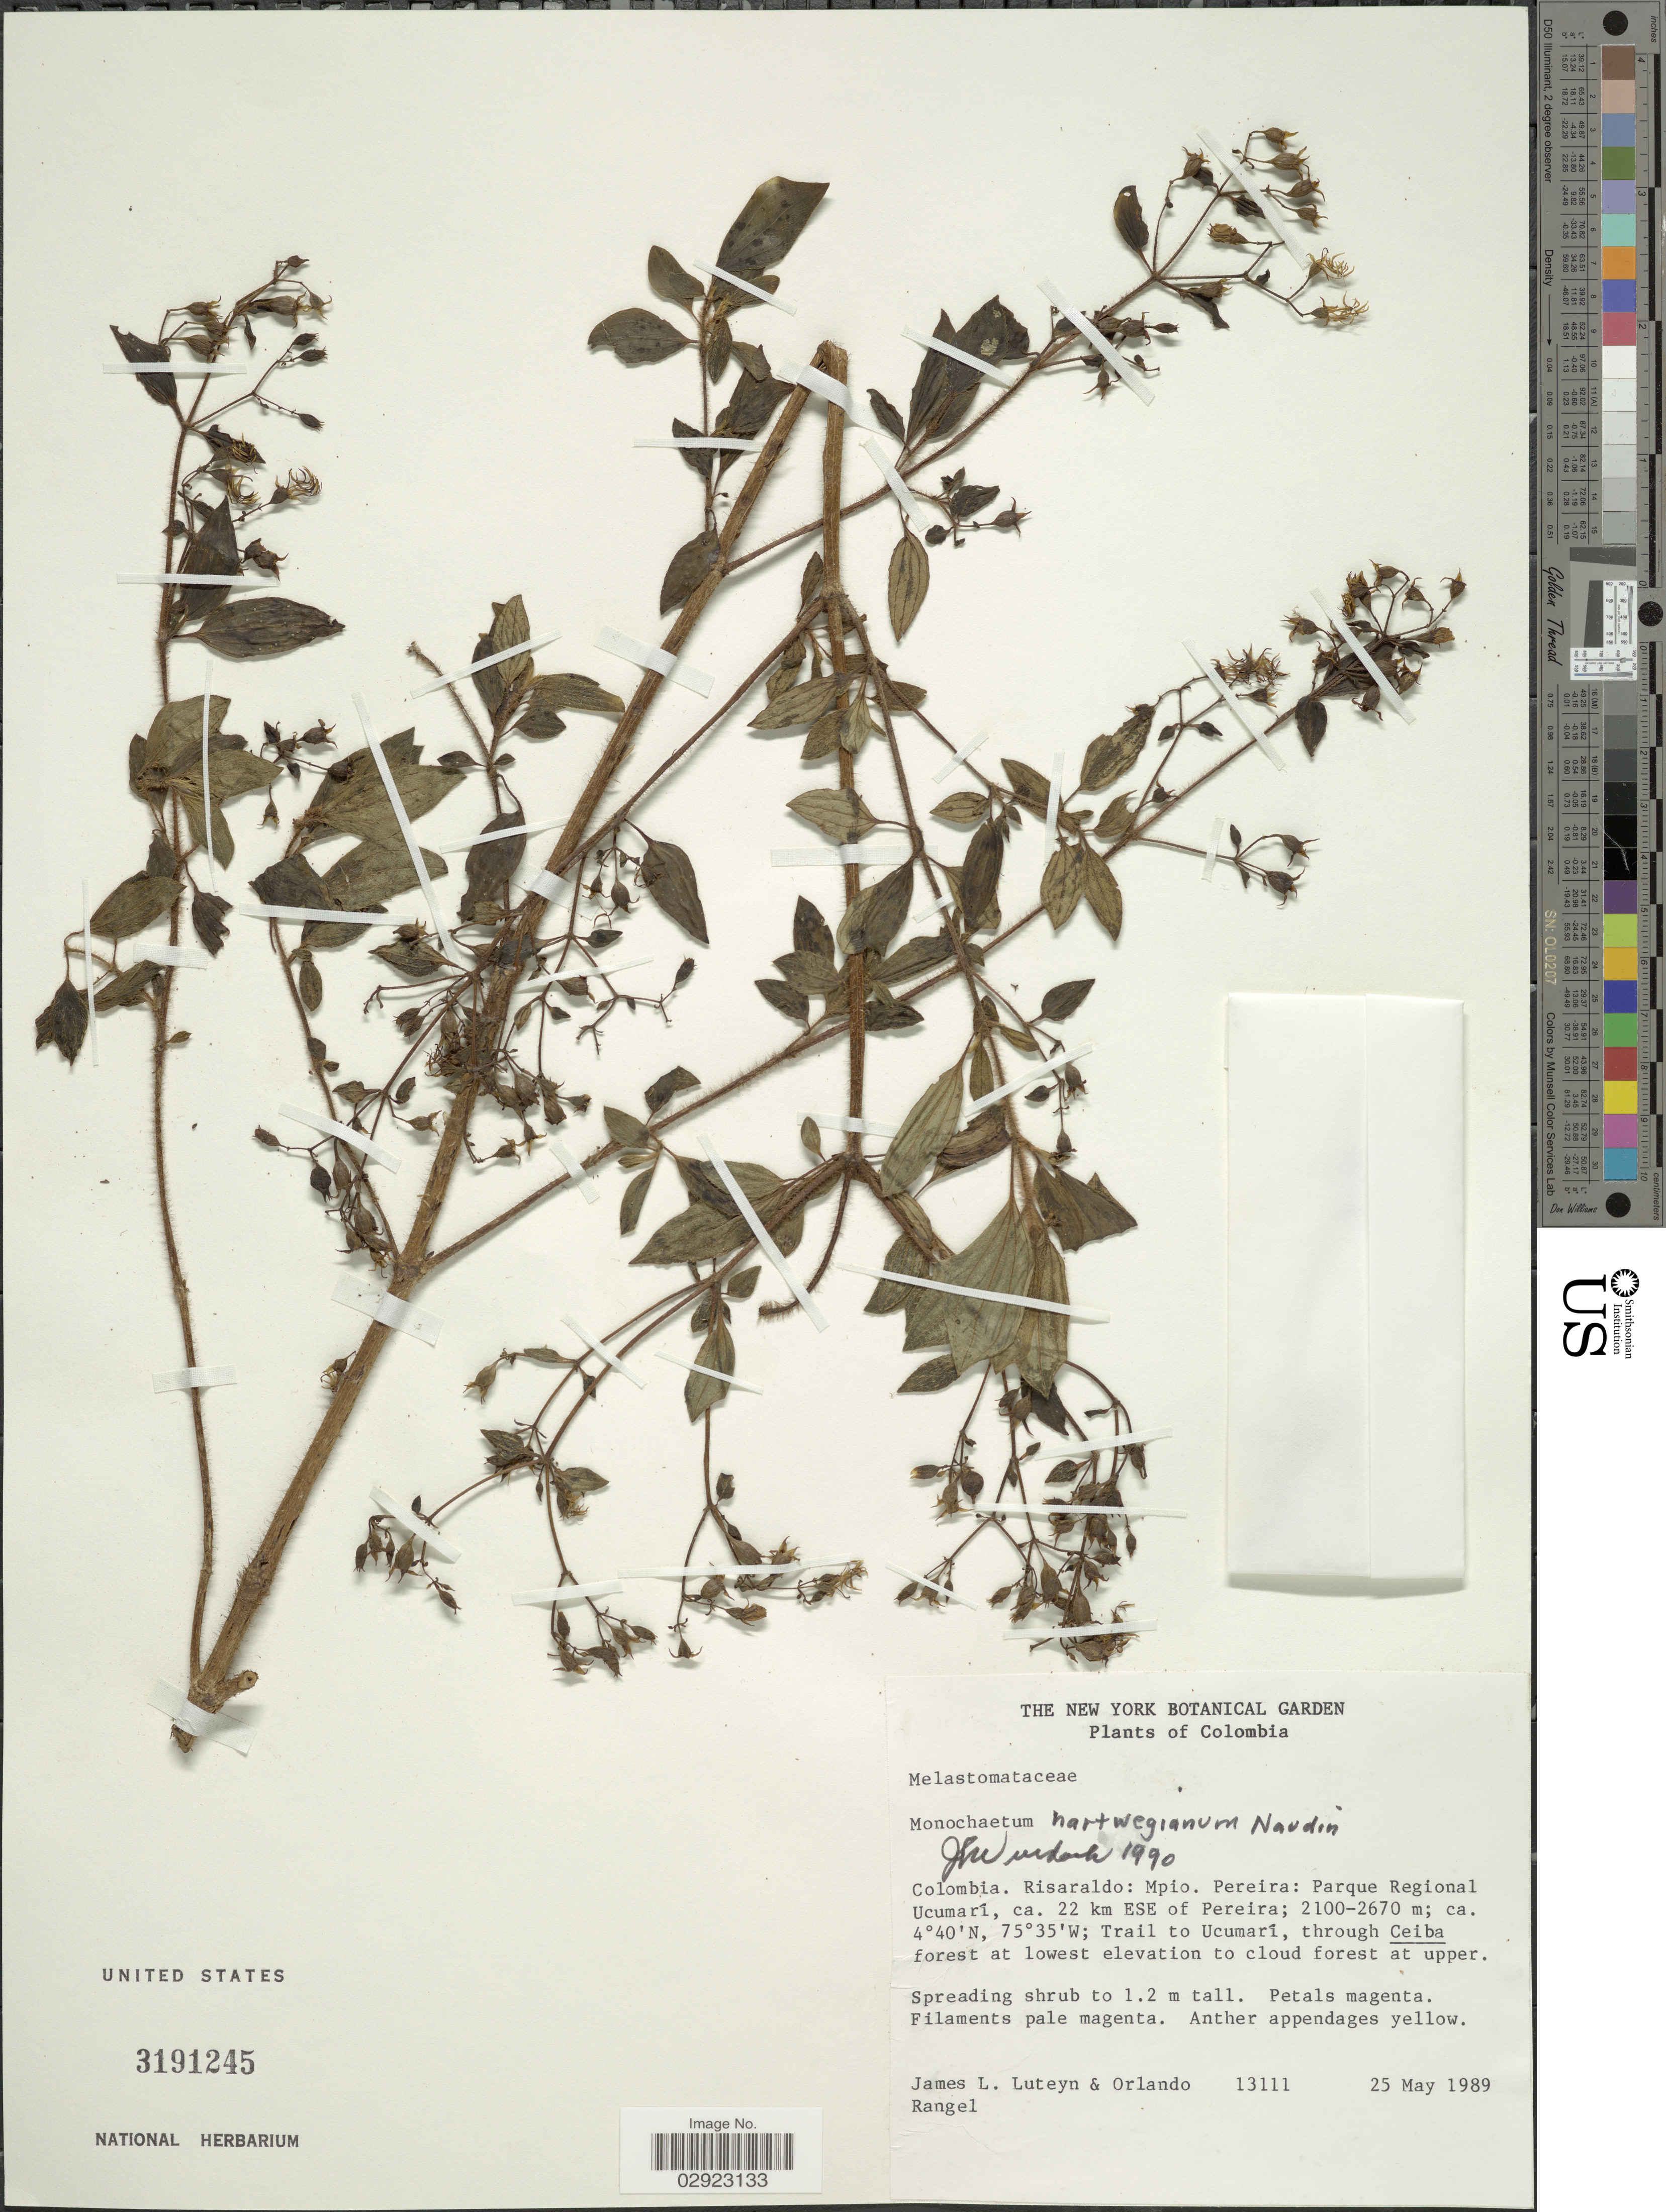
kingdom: Plantae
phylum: Tracheophyta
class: Magnoliopsida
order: Myrtales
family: Melastomataceae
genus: Monochaetum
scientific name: Monochaetum hartwegianum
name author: Naudin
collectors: J. Luteyn & O. Rangel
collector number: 13111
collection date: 1989-05-25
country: Colombia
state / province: Risaralda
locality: Risaraldo: Mpio. Pereira: Parque Regional Ucumarí, ca. 22 km ESE of Pereira, Trail to Ucumarí.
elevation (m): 2100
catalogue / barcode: US 3191245